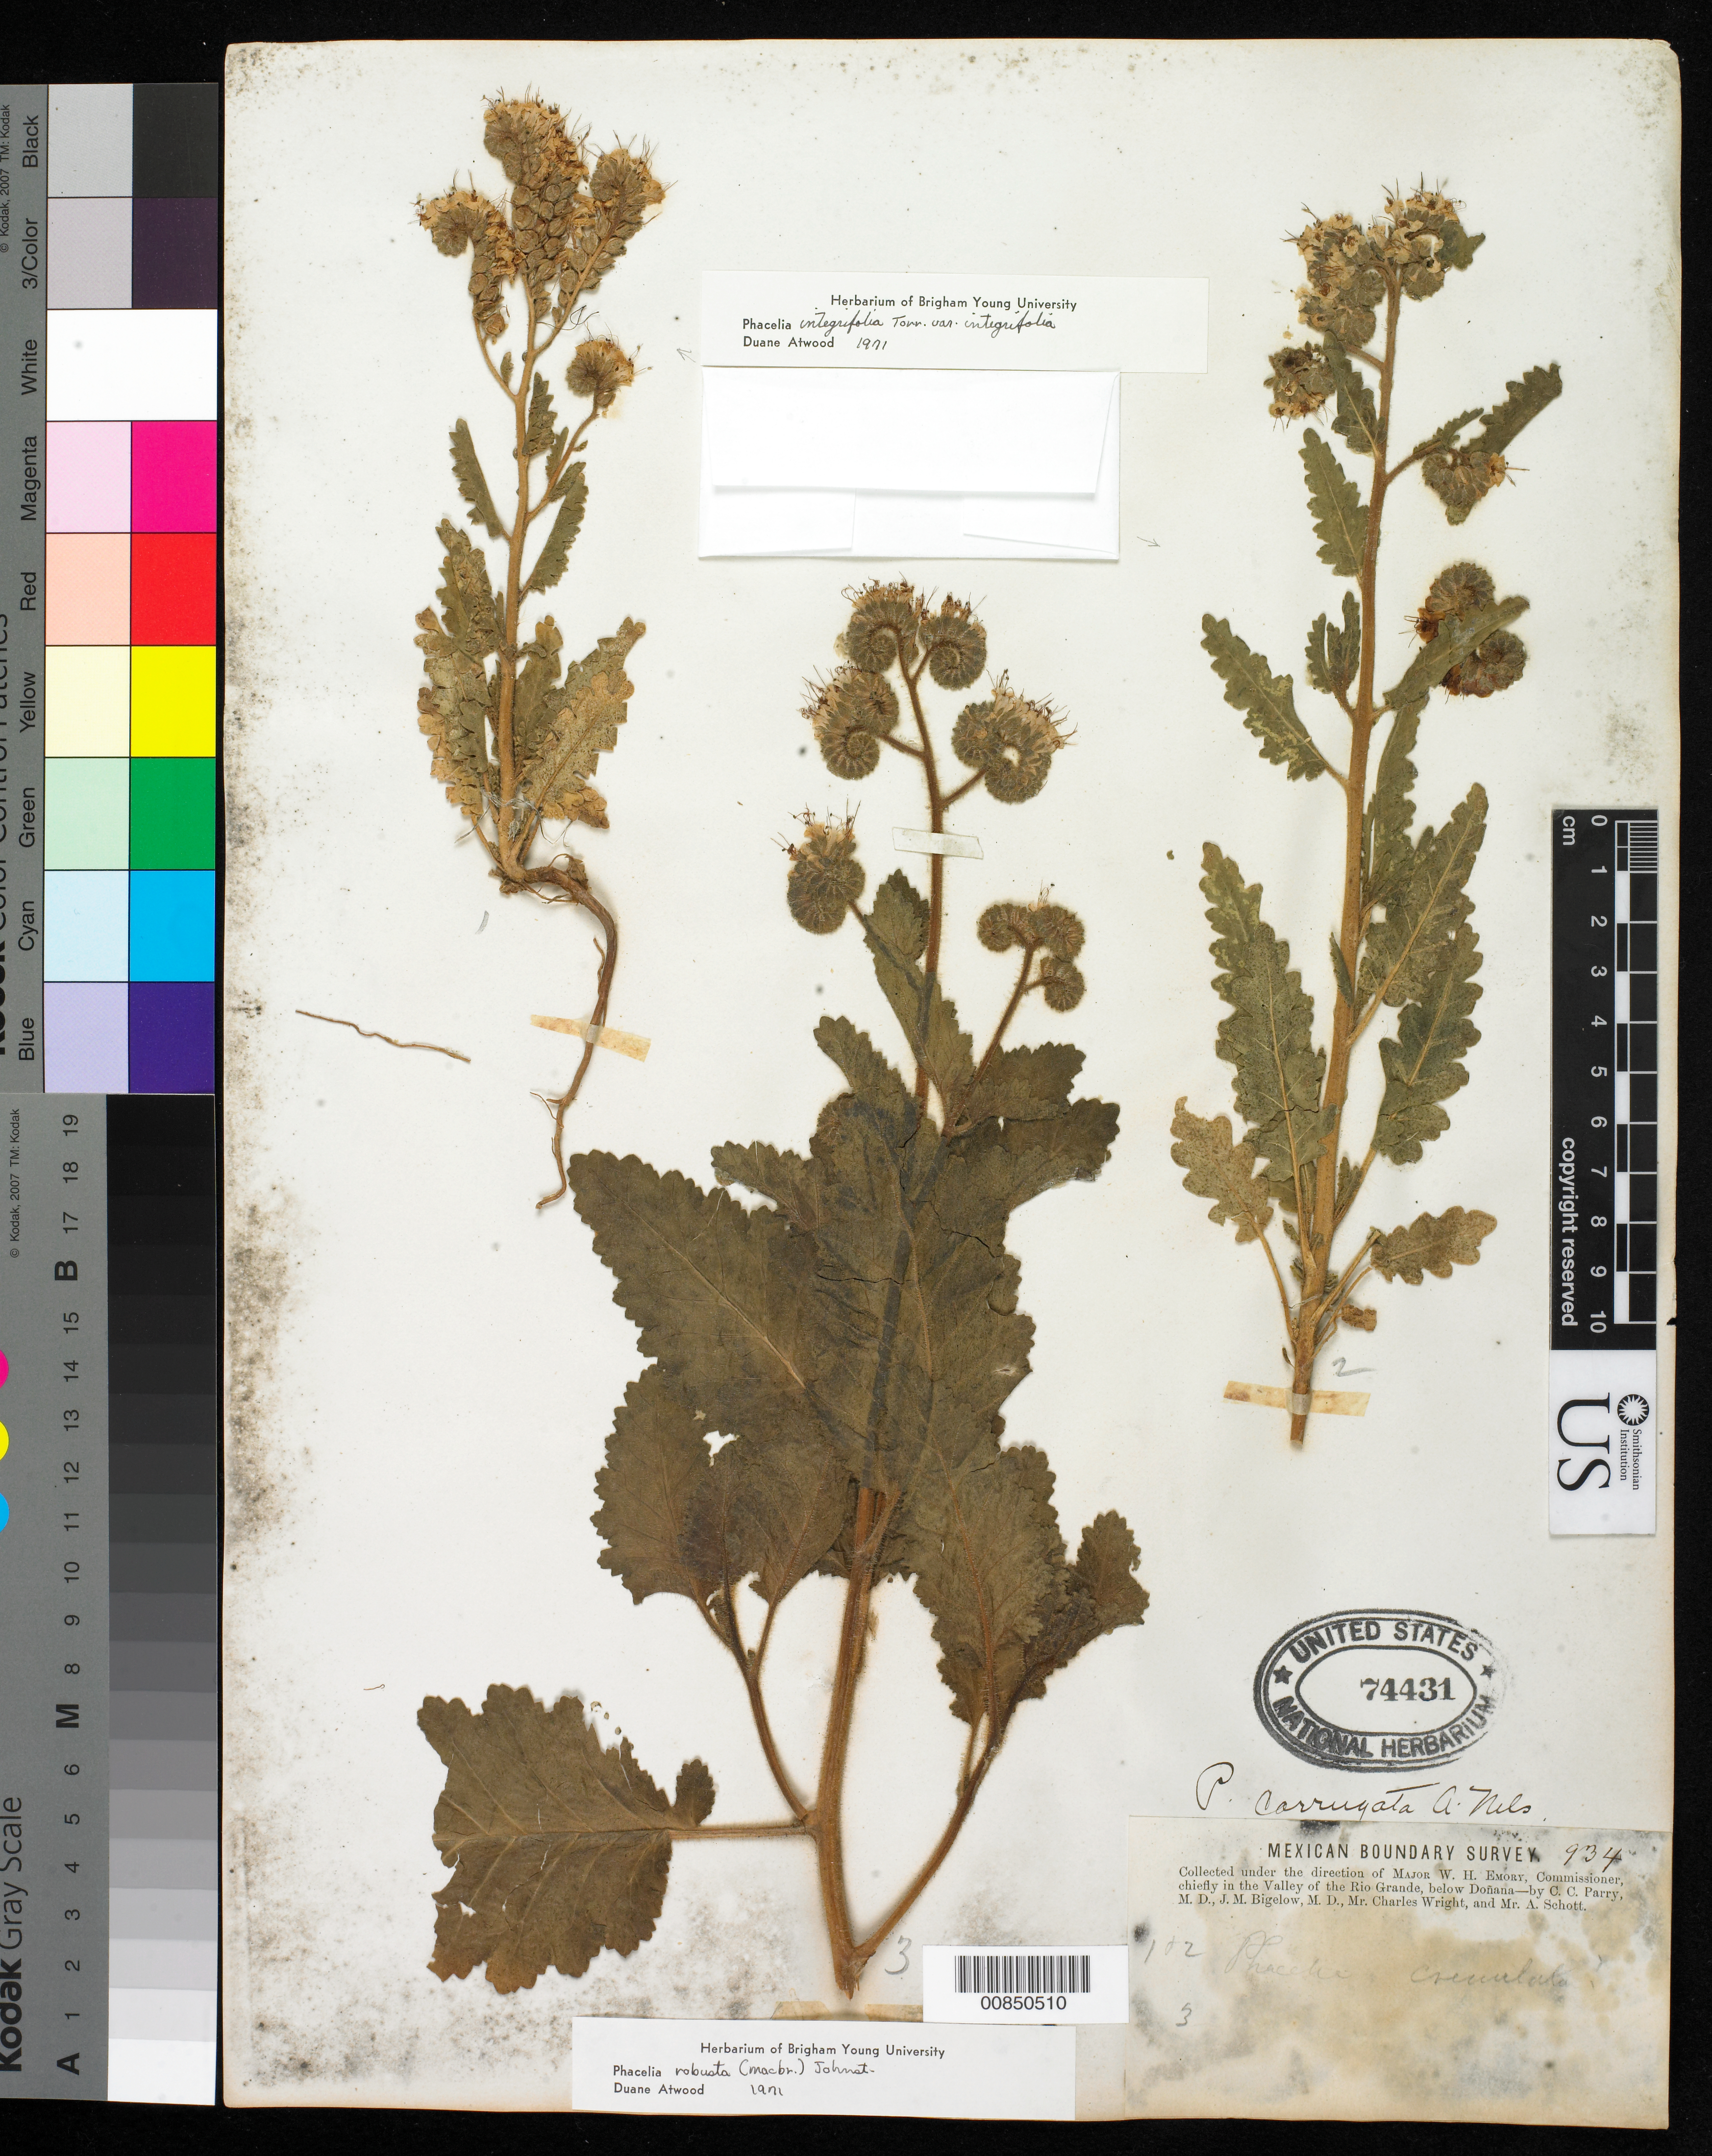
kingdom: Plantae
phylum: Tracheophyta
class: Magnoliopsida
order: Boraginales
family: Hydrophyllaceae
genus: Phacelia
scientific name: Phacelia robusta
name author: (J.F. Macbr.) I.M. Johnst.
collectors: C. C. Parry, J. M. Bigelow, C. Wright & A. C. V. Schott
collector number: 934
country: United States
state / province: New Mexico / Texas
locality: Valley of the Rio Grande, below Doñana.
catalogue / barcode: US 74431